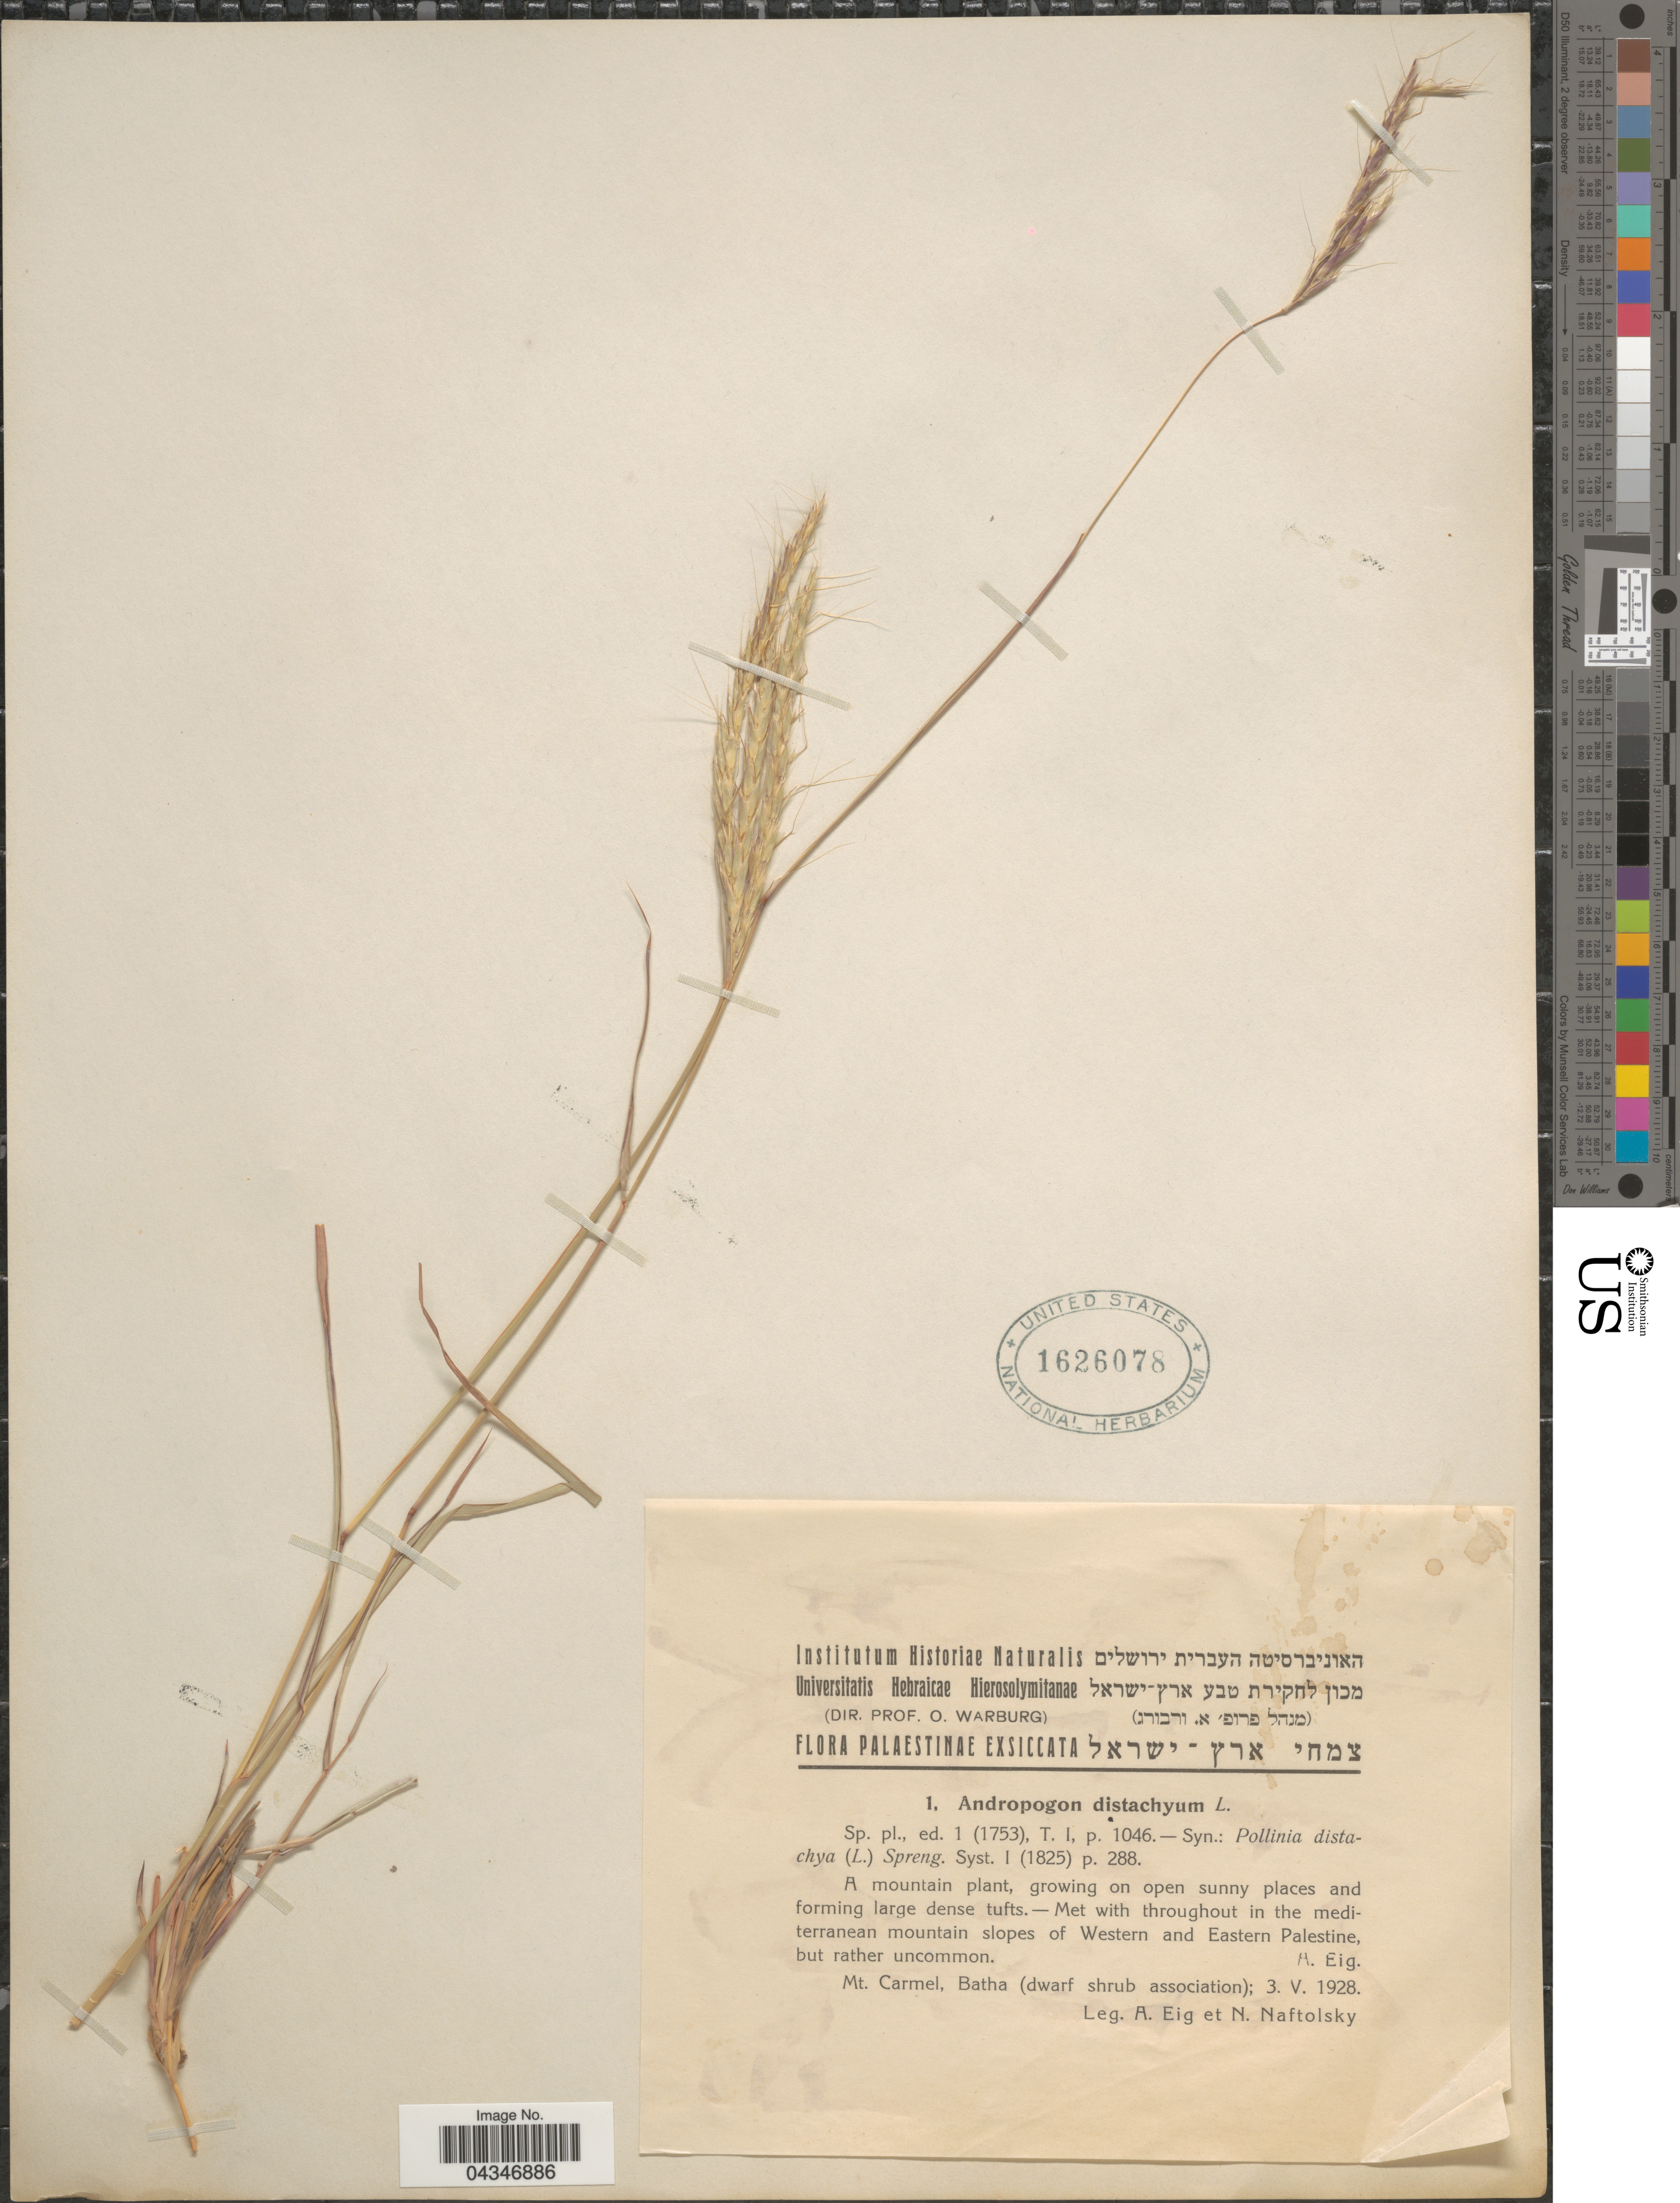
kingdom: Plantae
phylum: Tracheophyta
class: Liliopsida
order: Poales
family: Poaceae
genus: Andropogon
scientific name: Andropogon distachyos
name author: L.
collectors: A. Eig & N. Naftolsky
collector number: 1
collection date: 1928-05-03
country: Chad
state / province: Batha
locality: Palaestinae. On open sunny places and forming large dense tufts. Met with throughout in the mediterranean mountain slopes of Western and Eastern Palestine, but rather uncommon. Mt. Carmel, Batha.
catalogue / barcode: US 1626078